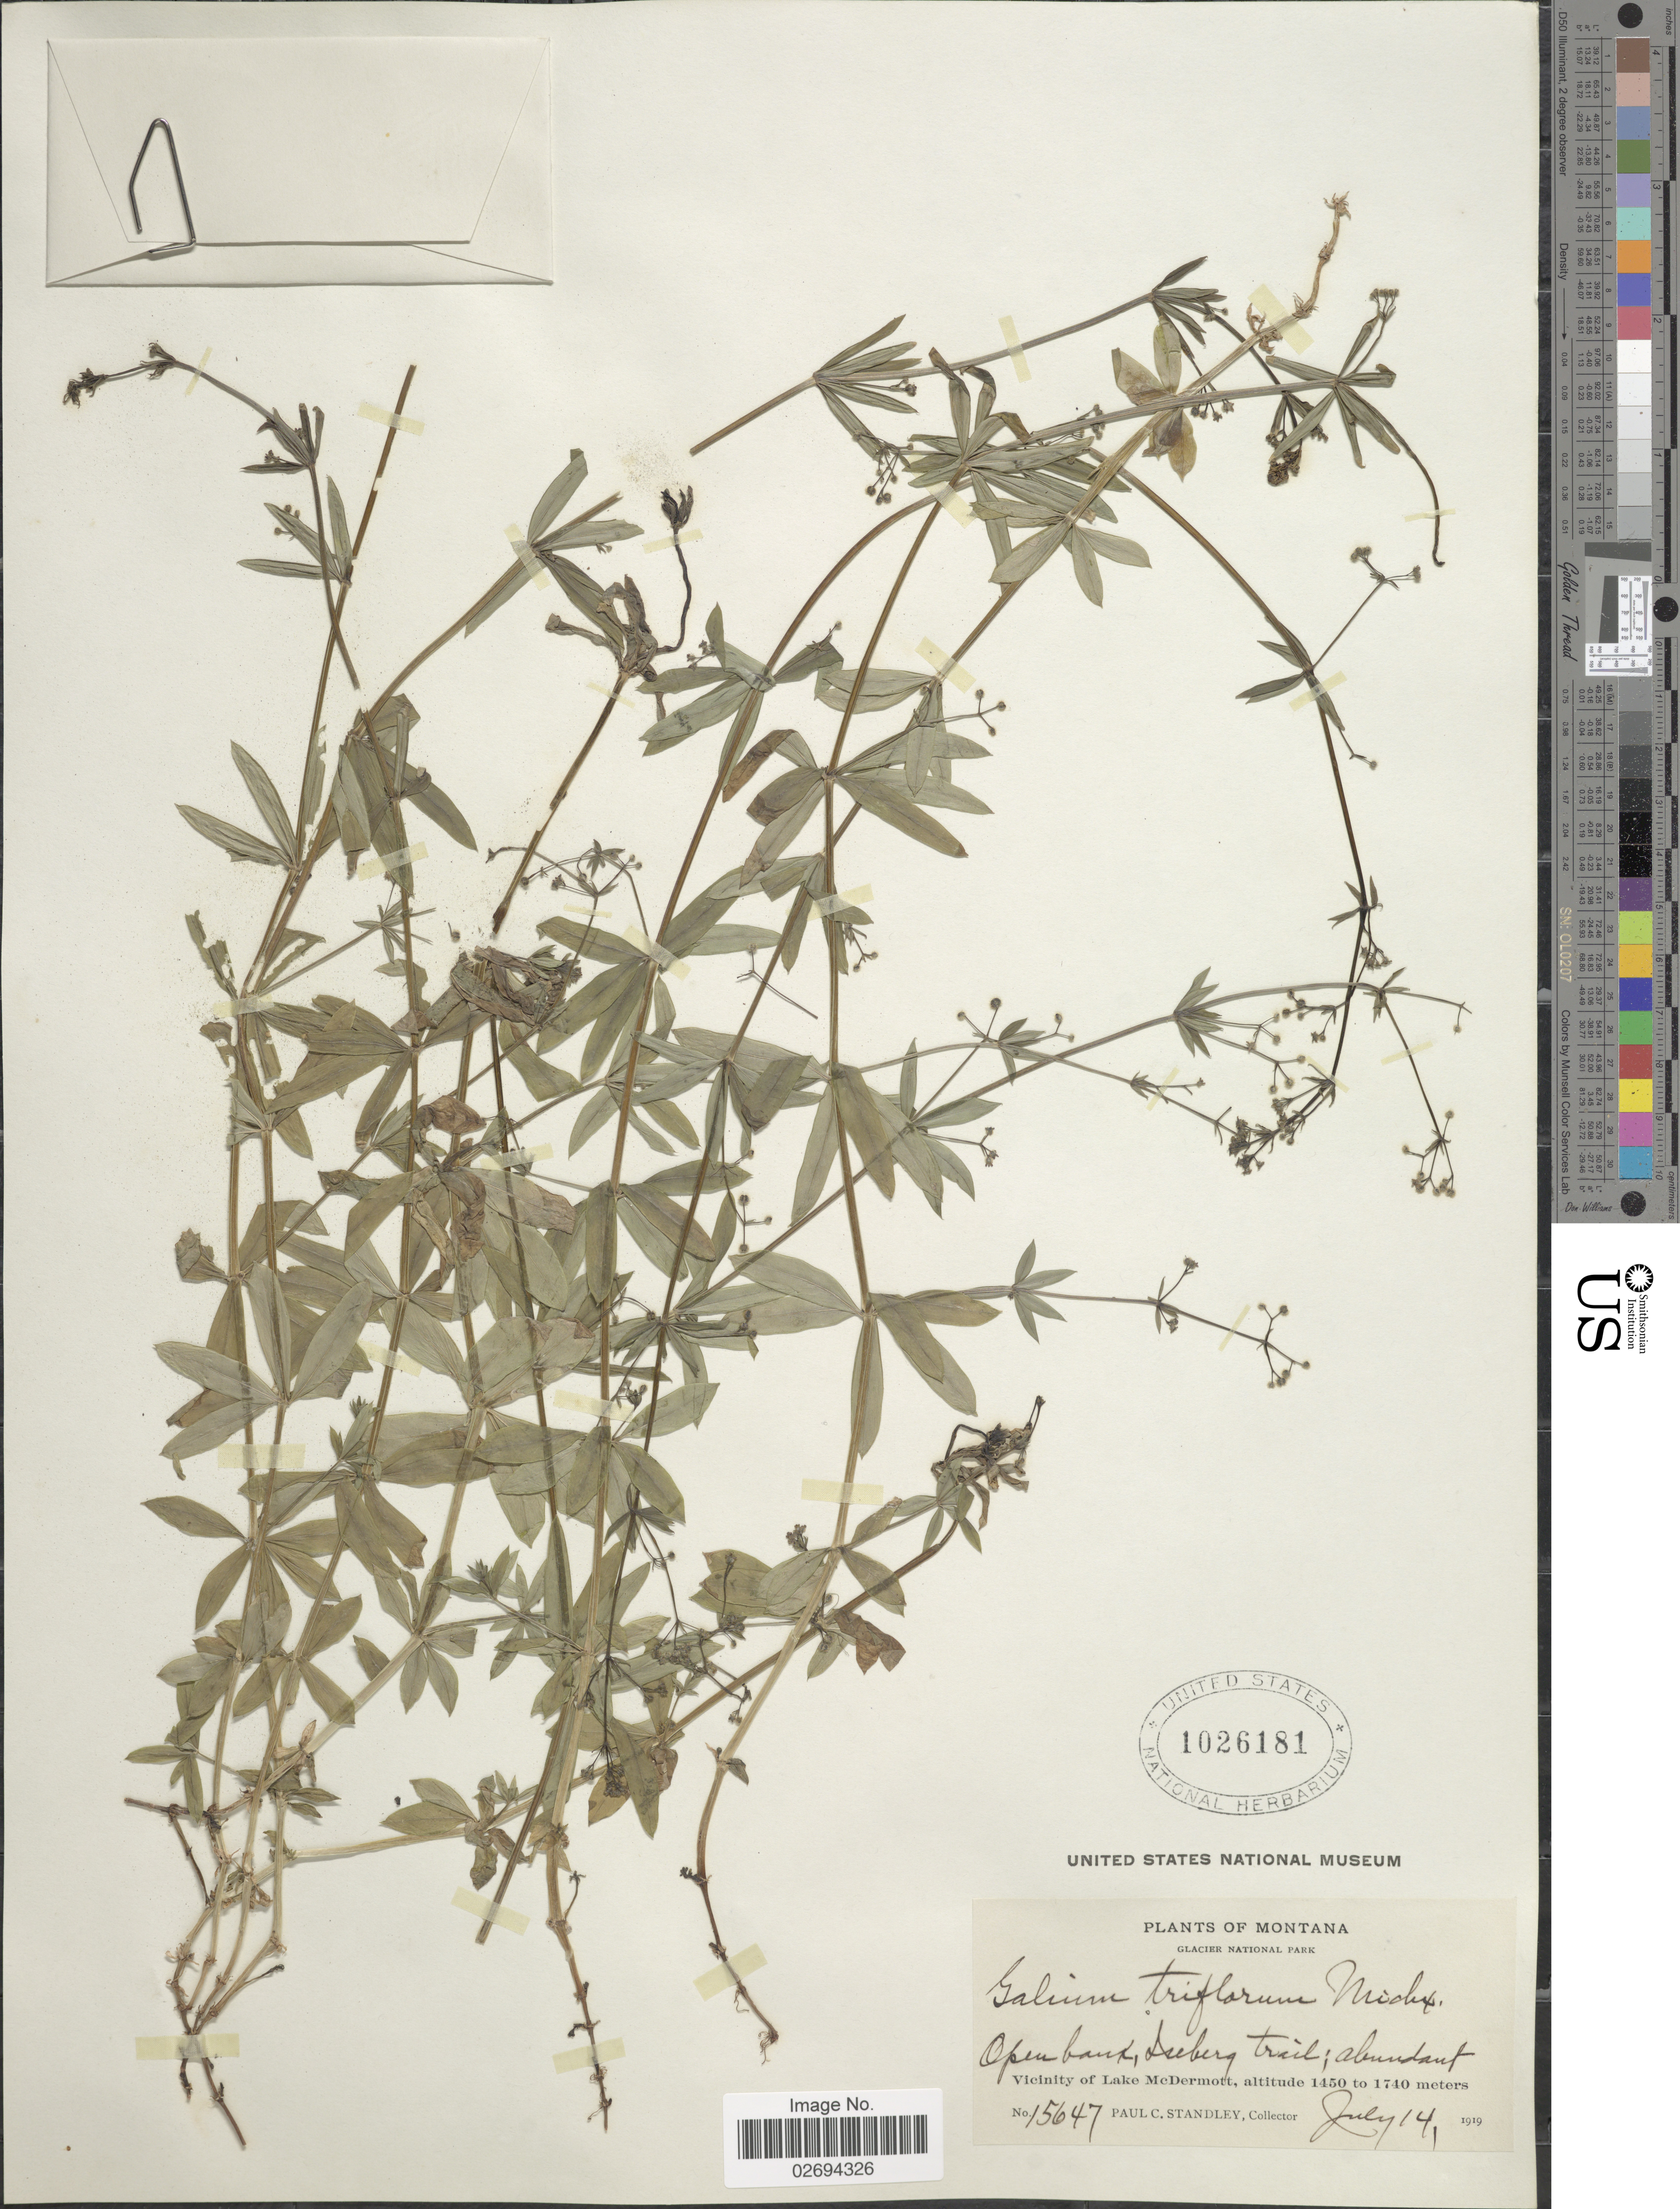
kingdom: Plantae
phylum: Tracheophyta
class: Magnoliopsida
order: Gentianales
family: Rubiaceae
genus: Galium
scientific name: Galium triflorum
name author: Michx.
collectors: P. C. Standley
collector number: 15647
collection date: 1919-07-14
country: United States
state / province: Montana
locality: Glacier National Park. Open bank, Lieberg trail. Vicinity of Lake McDermott.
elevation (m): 1450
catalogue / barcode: US 1026181